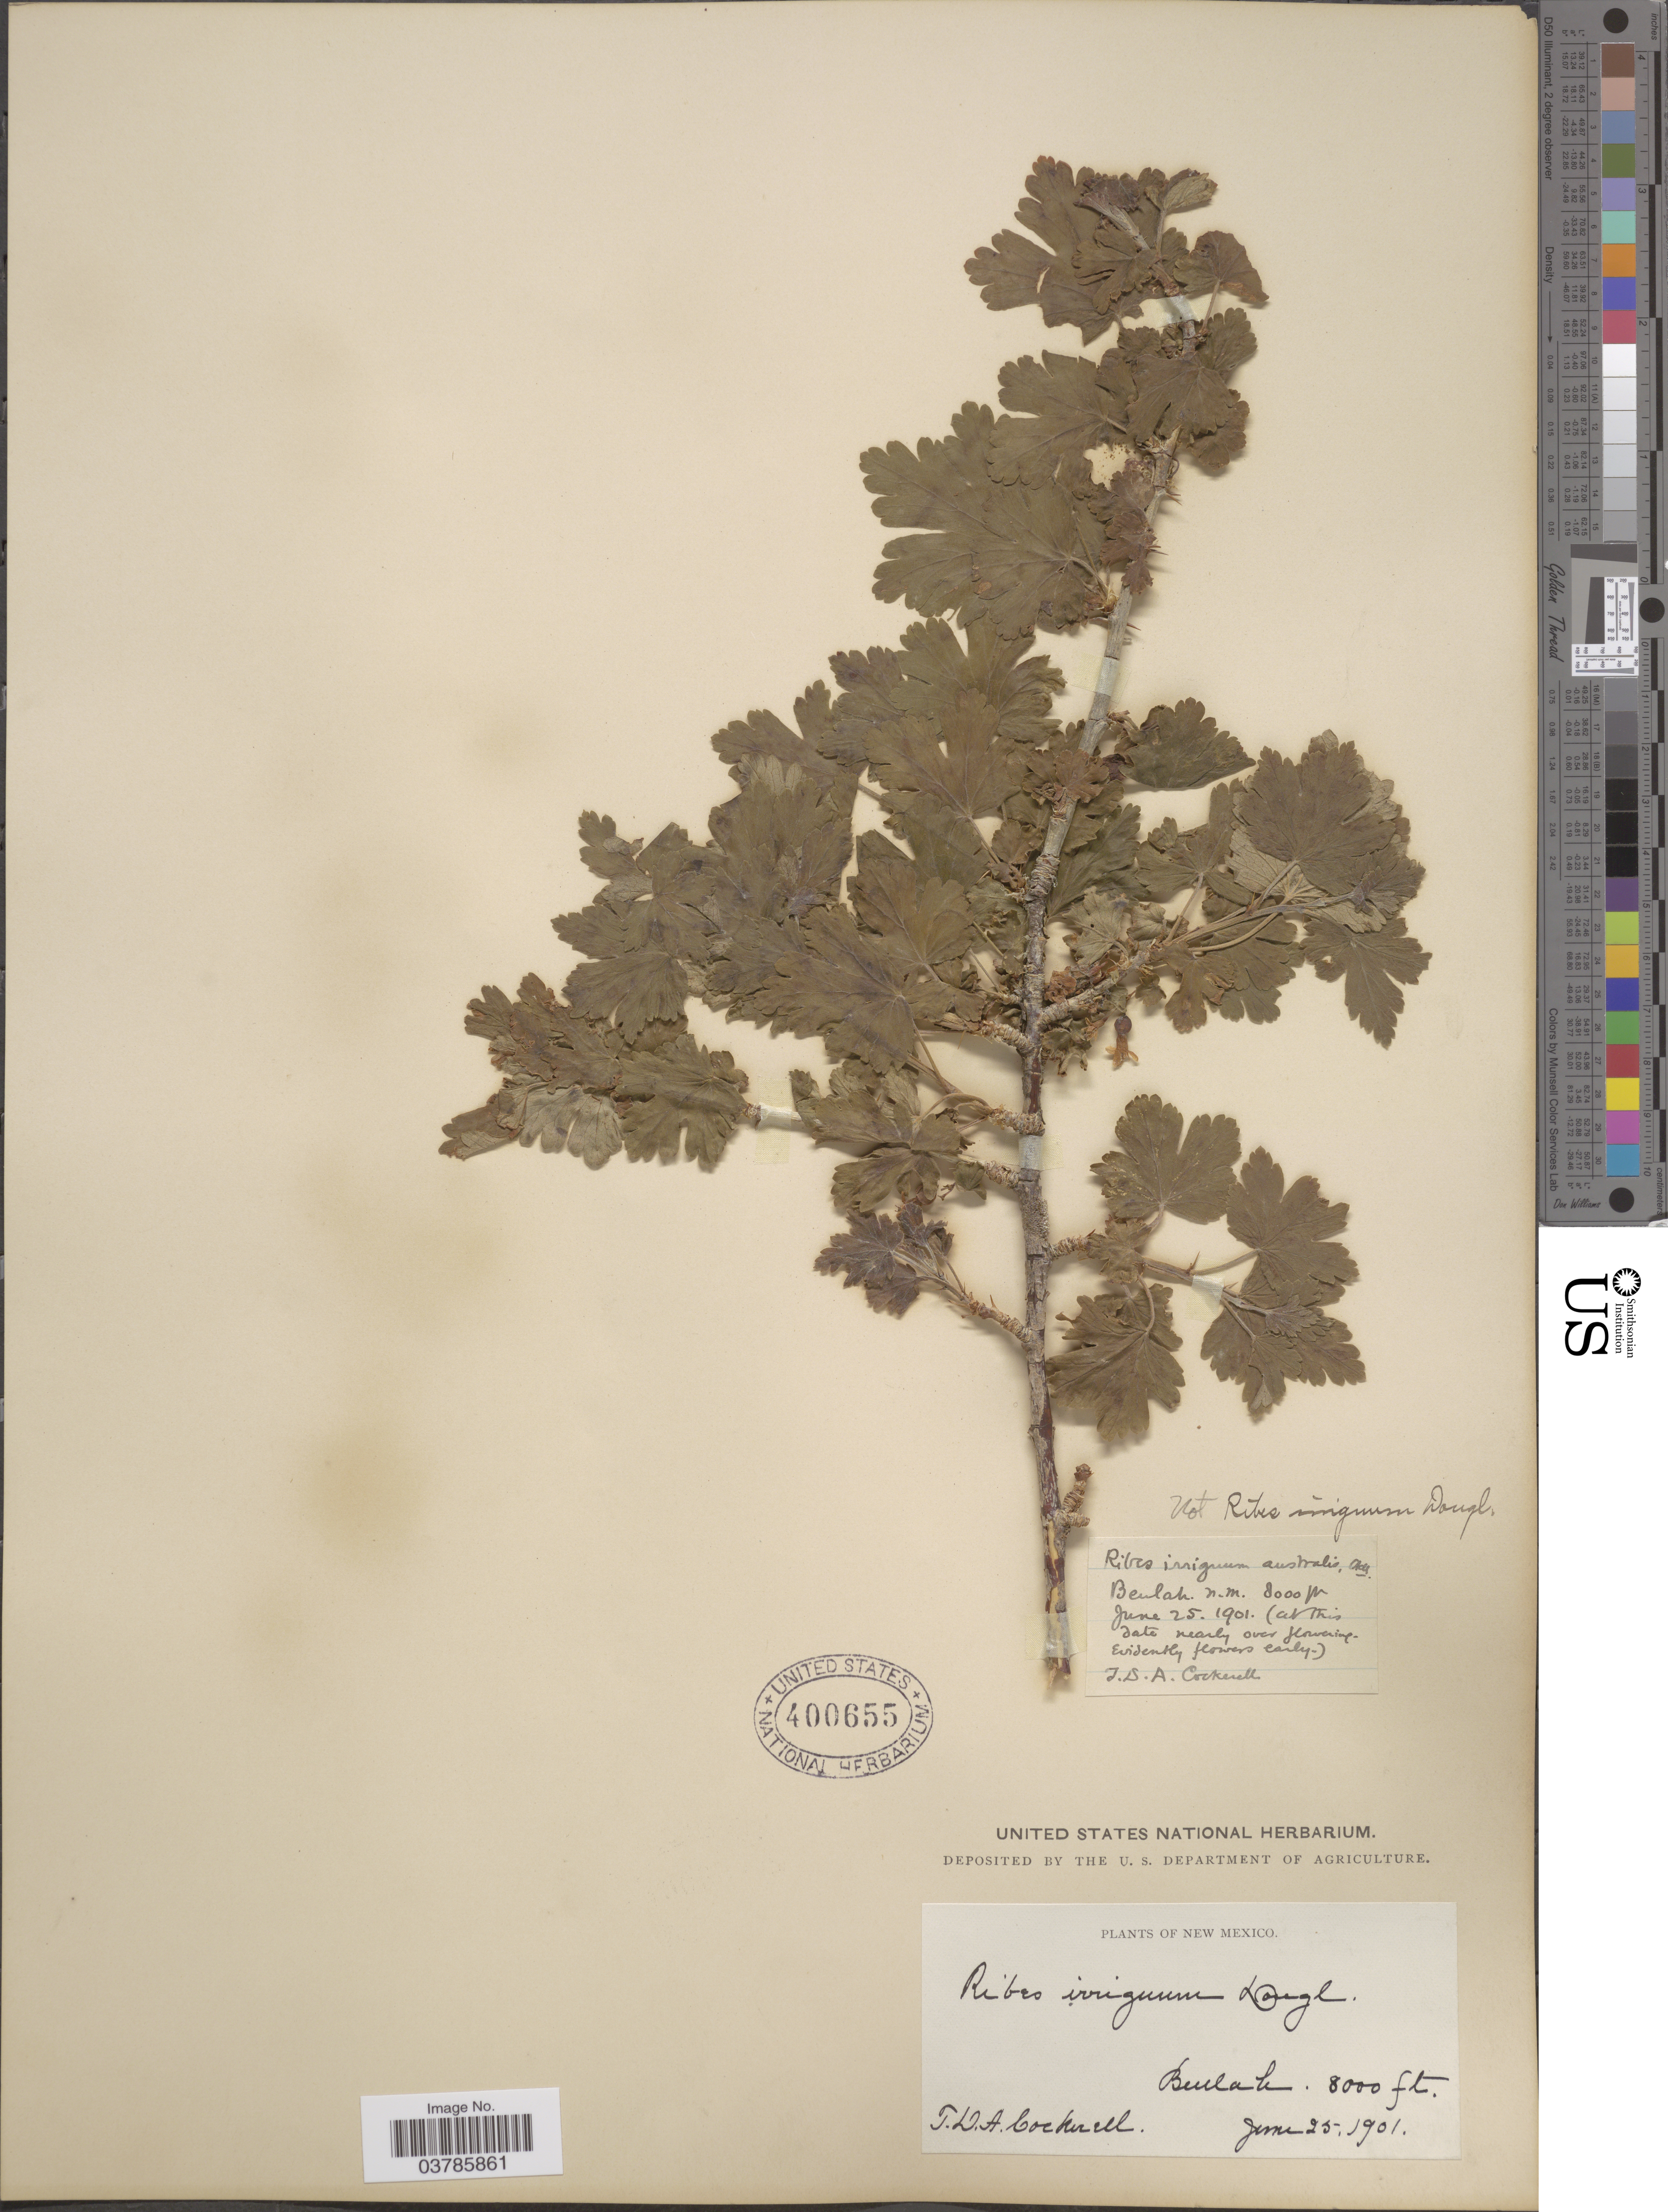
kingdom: Plantae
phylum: Tracheophyta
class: Magnoliopsida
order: Saxifragales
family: Grossulariaceae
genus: Ribes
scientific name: Ribes inerme var. inerme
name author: Rydb.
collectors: T. Cockerell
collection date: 1901-06-25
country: United States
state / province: New Mexico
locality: Beulah.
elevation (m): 2438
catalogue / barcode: US 400655